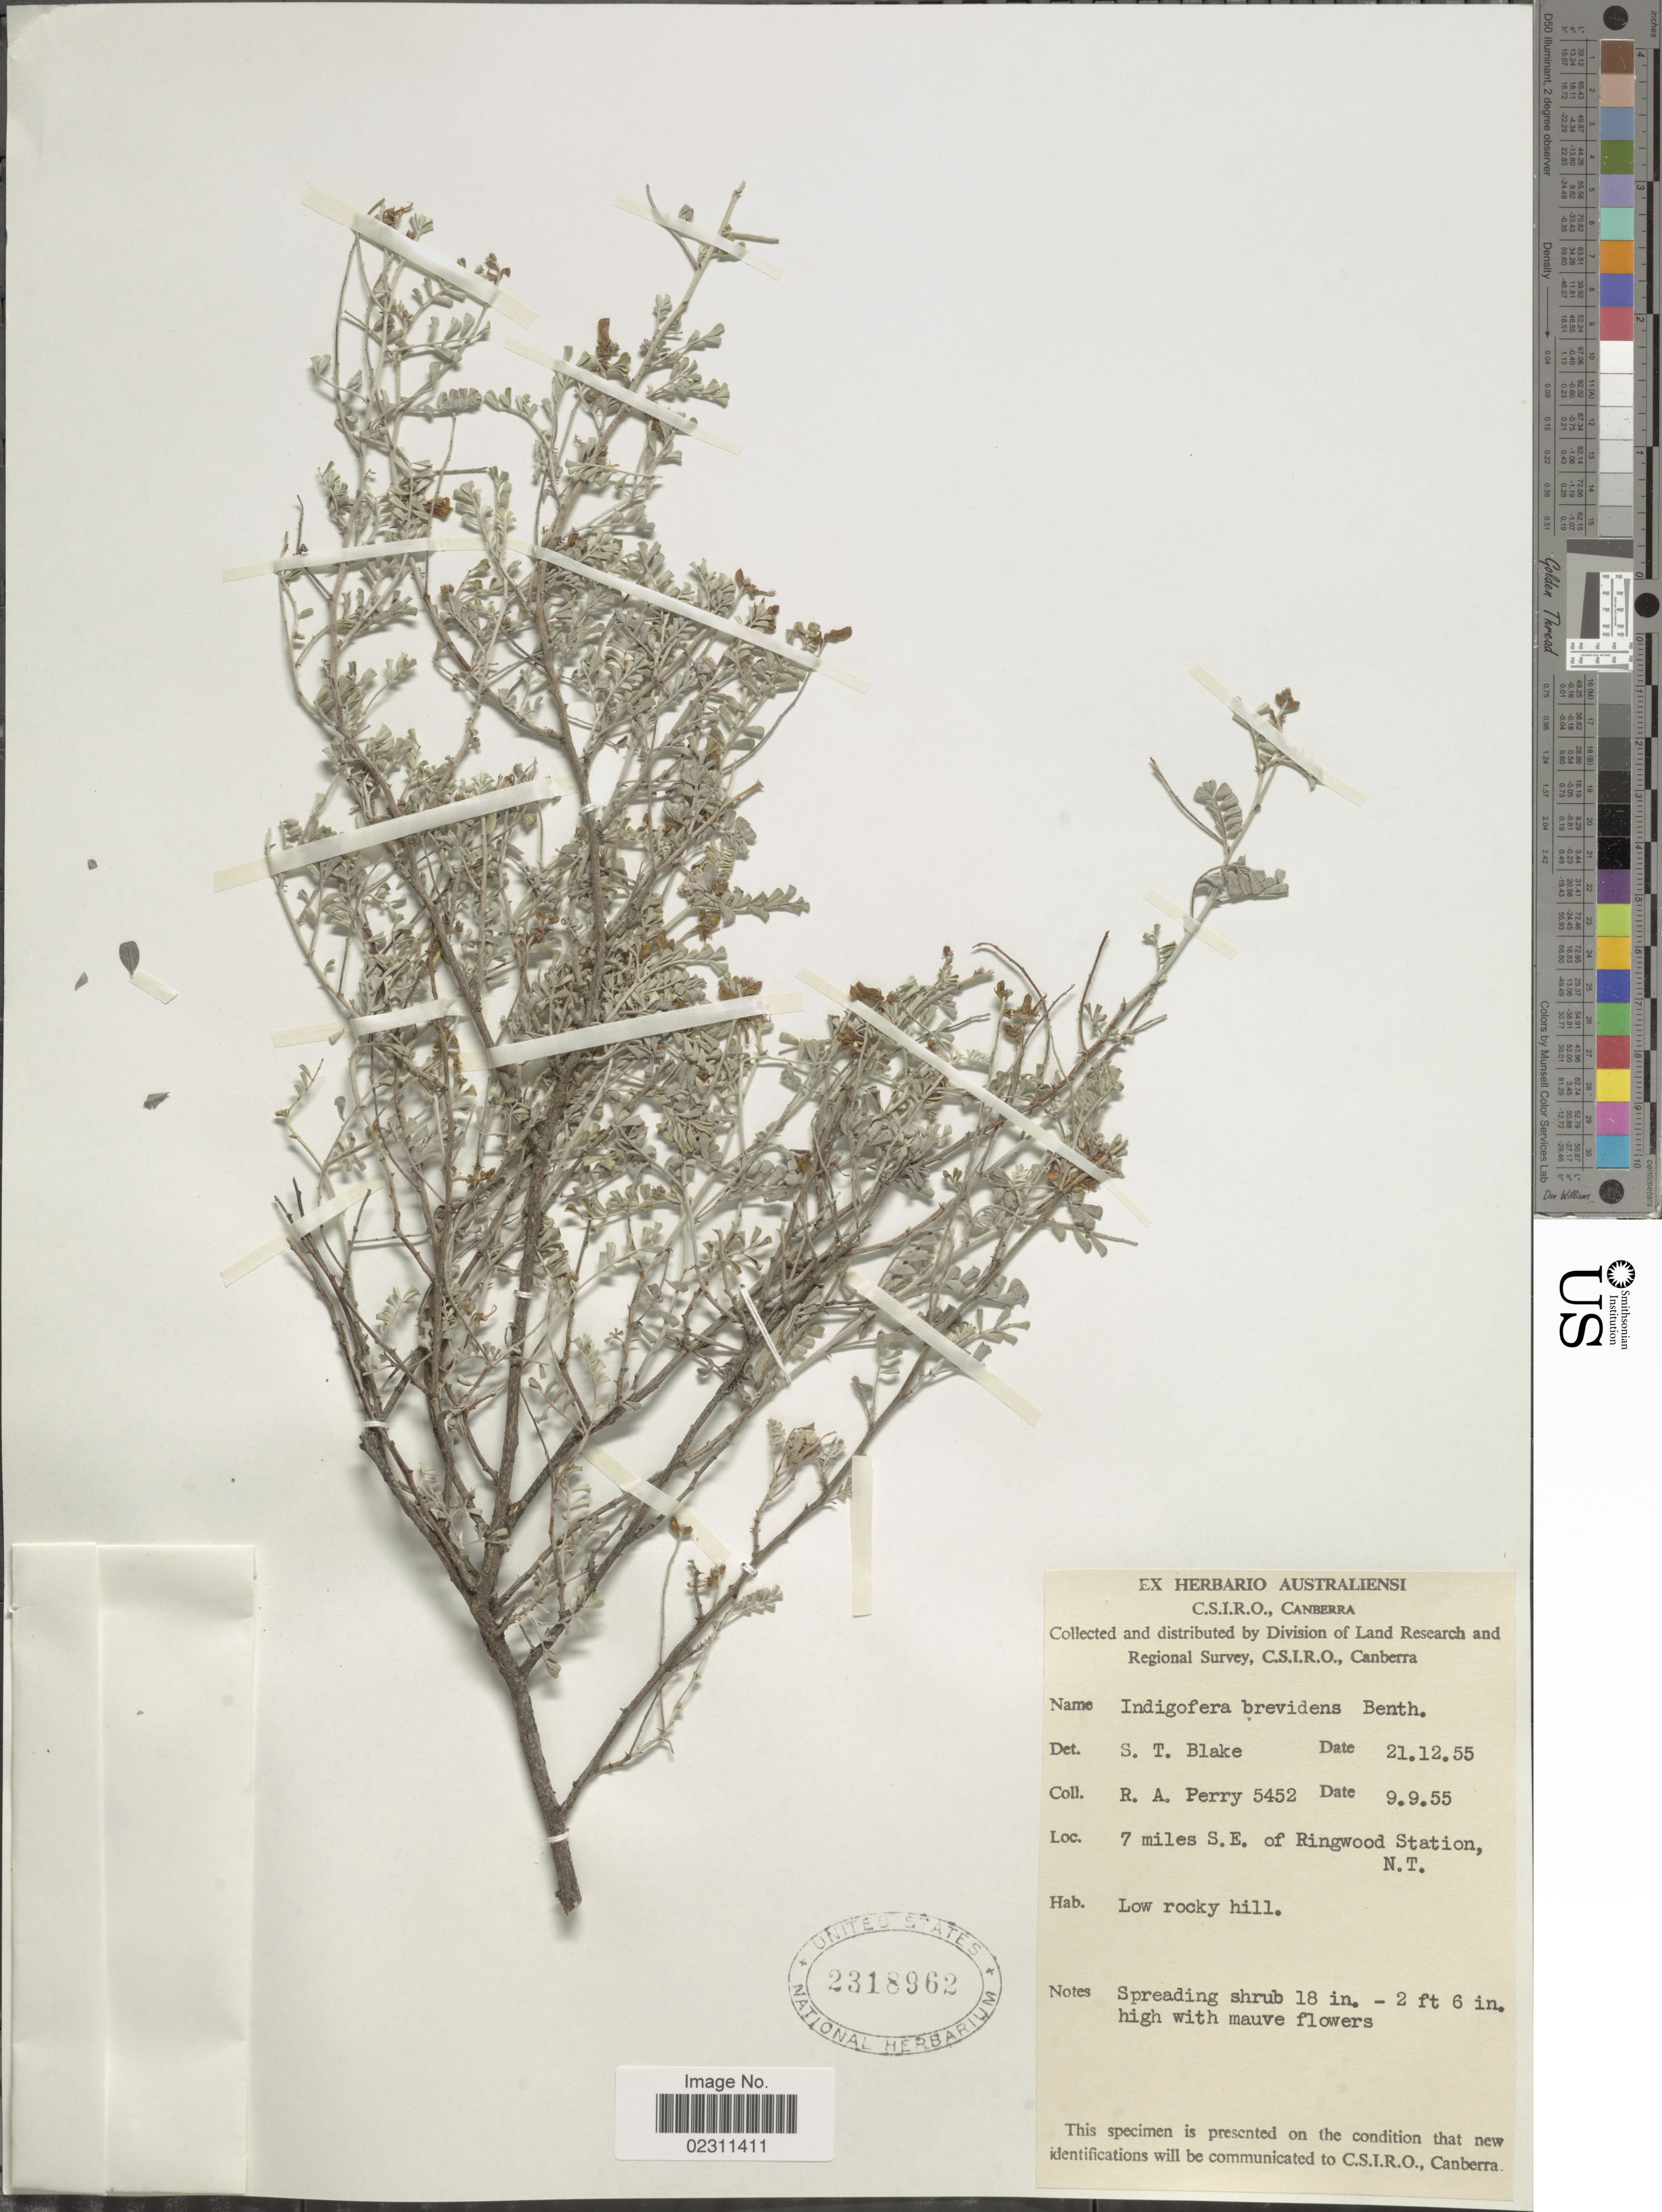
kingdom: Plantae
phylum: Tracheophyta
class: Magnoliopsida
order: Fabales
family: Fabaceae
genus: Indigofera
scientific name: Indigofera brevidens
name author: Benth.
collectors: Perry, R. A.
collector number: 5452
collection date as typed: Transcribed d/m/y: 9/9/55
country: Australia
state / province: Northern Territory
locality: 7 miles S.E. of Ringwood Station, N.T.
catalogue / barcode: US 2318962